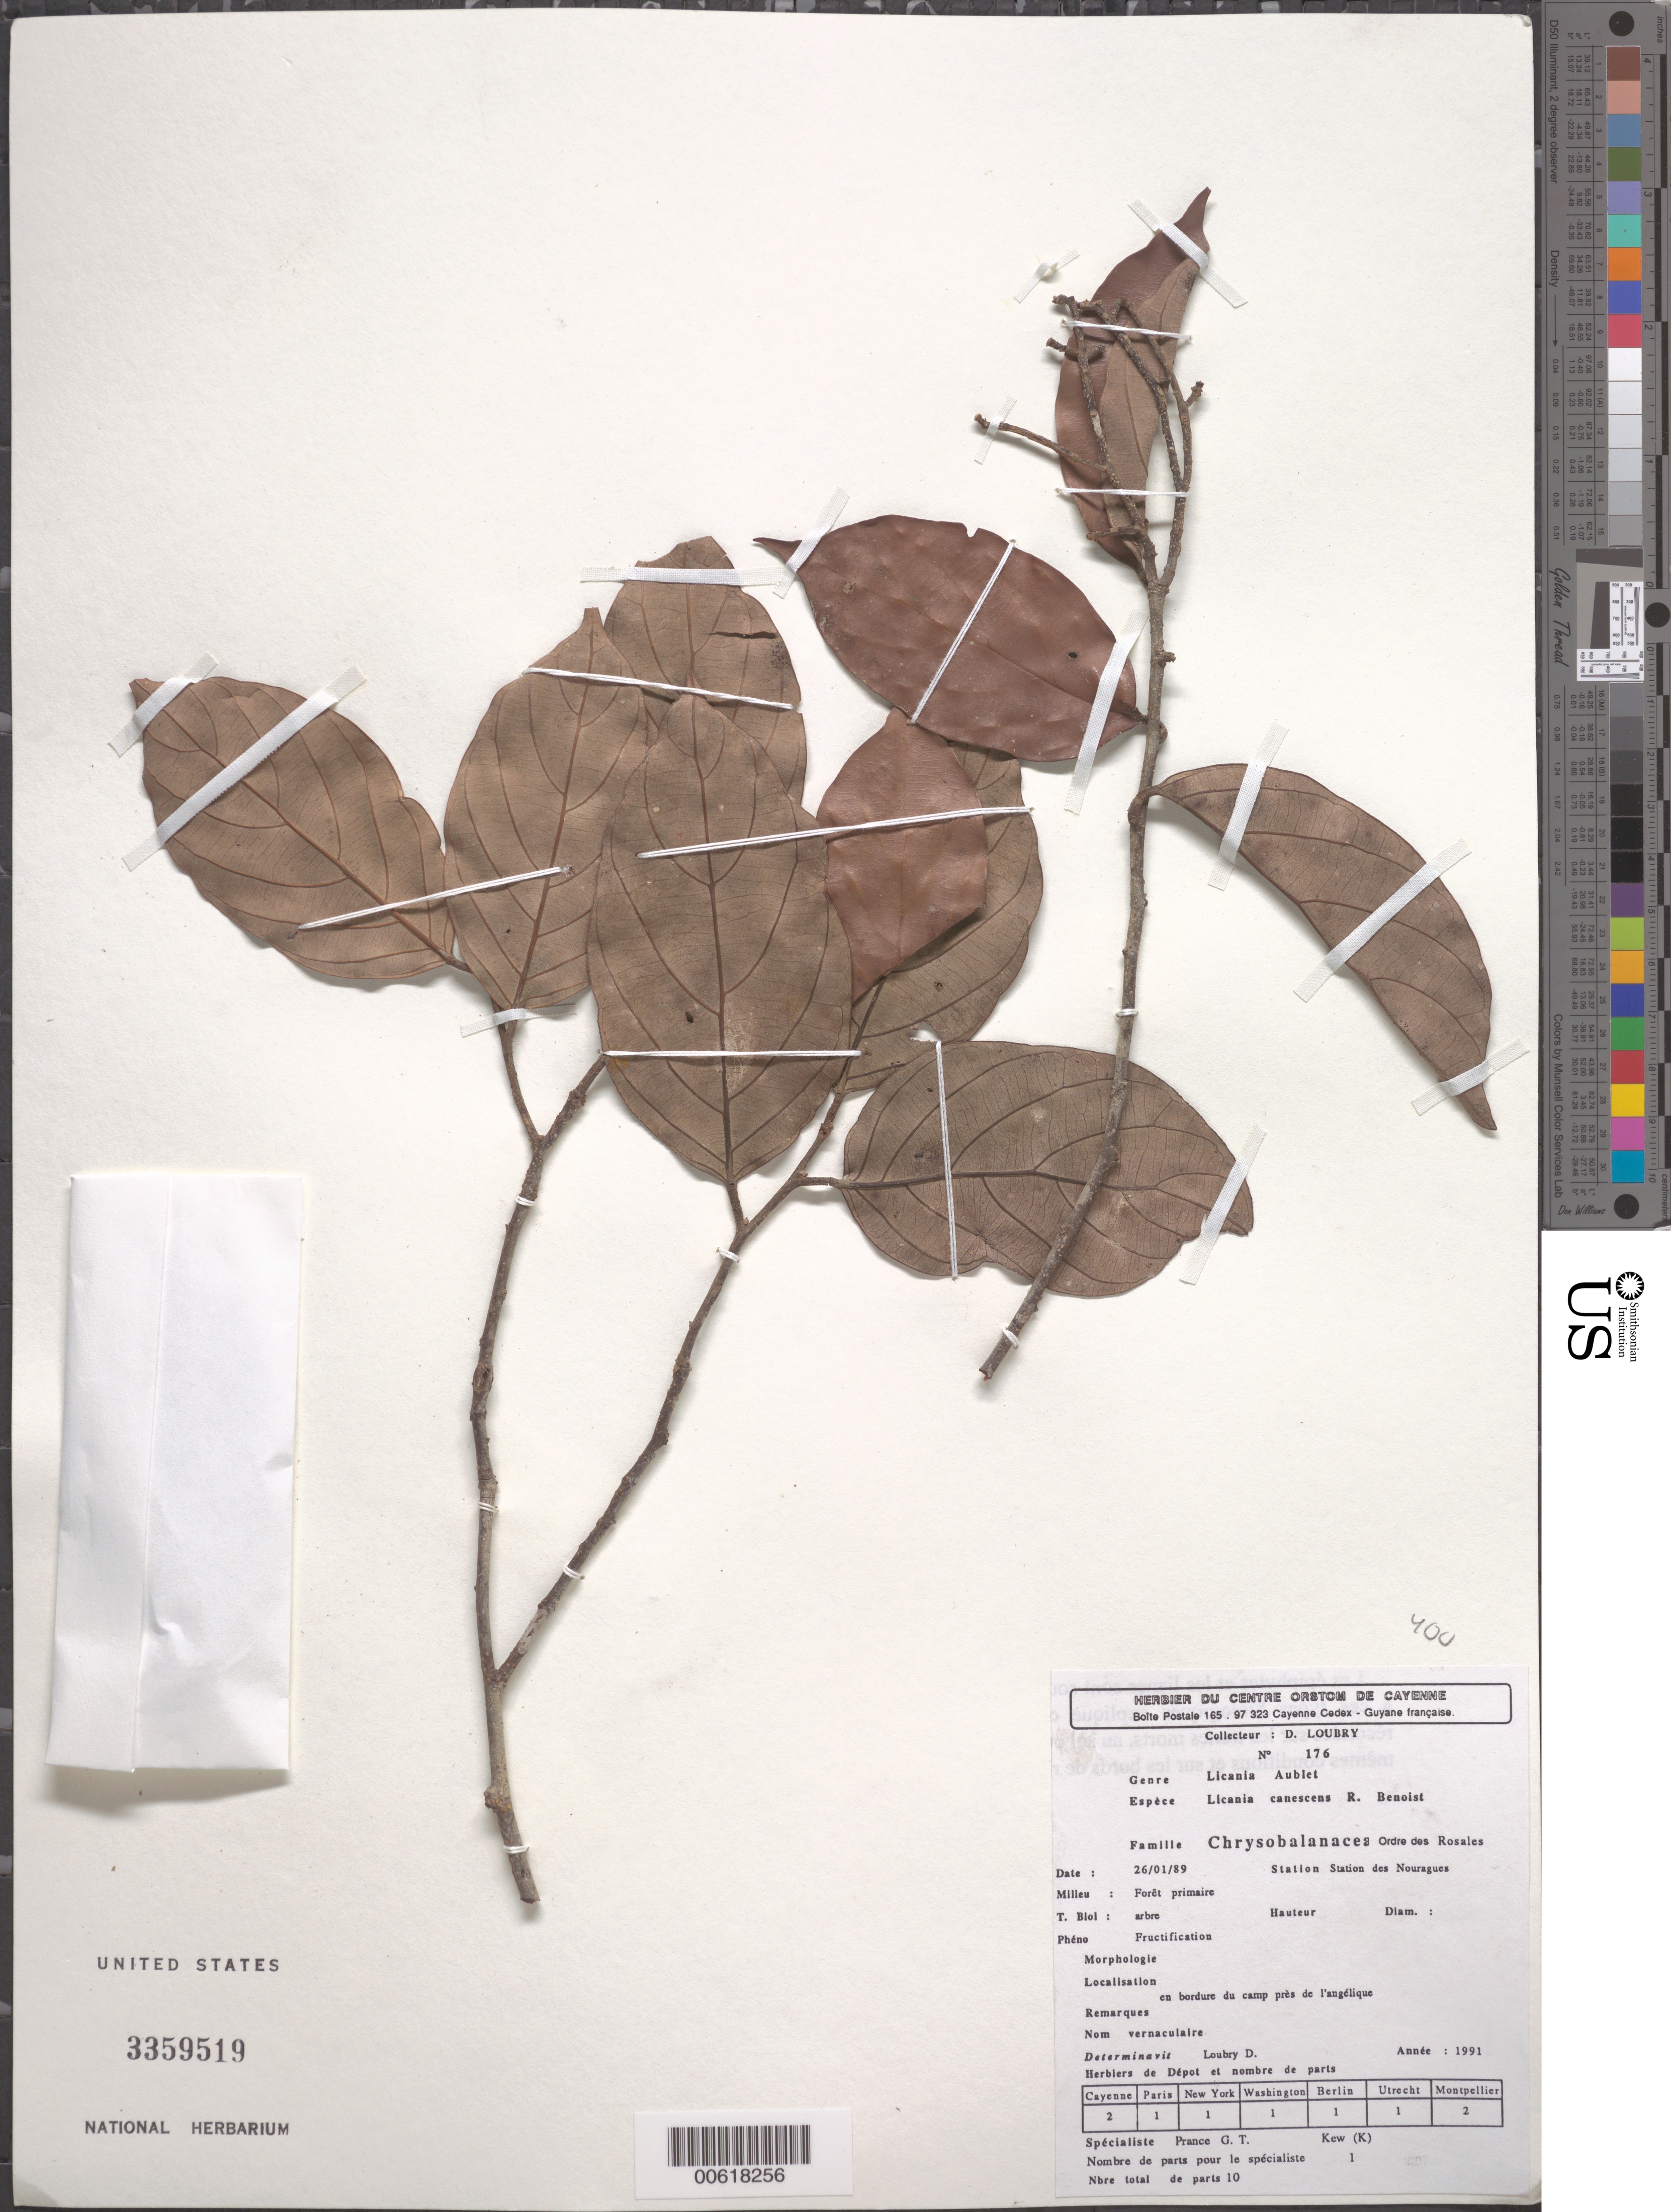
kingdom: Plantae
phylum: Tracheophyta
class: Magnoliopsida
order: Malpighiales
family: Chrysobalanaceae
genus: Licania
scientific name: Licania canescens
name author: Benoist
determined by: Loubry, D.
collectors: D. Loubry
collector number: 176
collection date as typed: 26-Jan-89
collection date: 1989-01-26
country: French Guiana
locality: Station des Nouragues, Bassin de l'Approuague, Arataye; en bordure du camp pres de l'angelique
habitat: Primary forest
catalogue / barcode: US 3359519